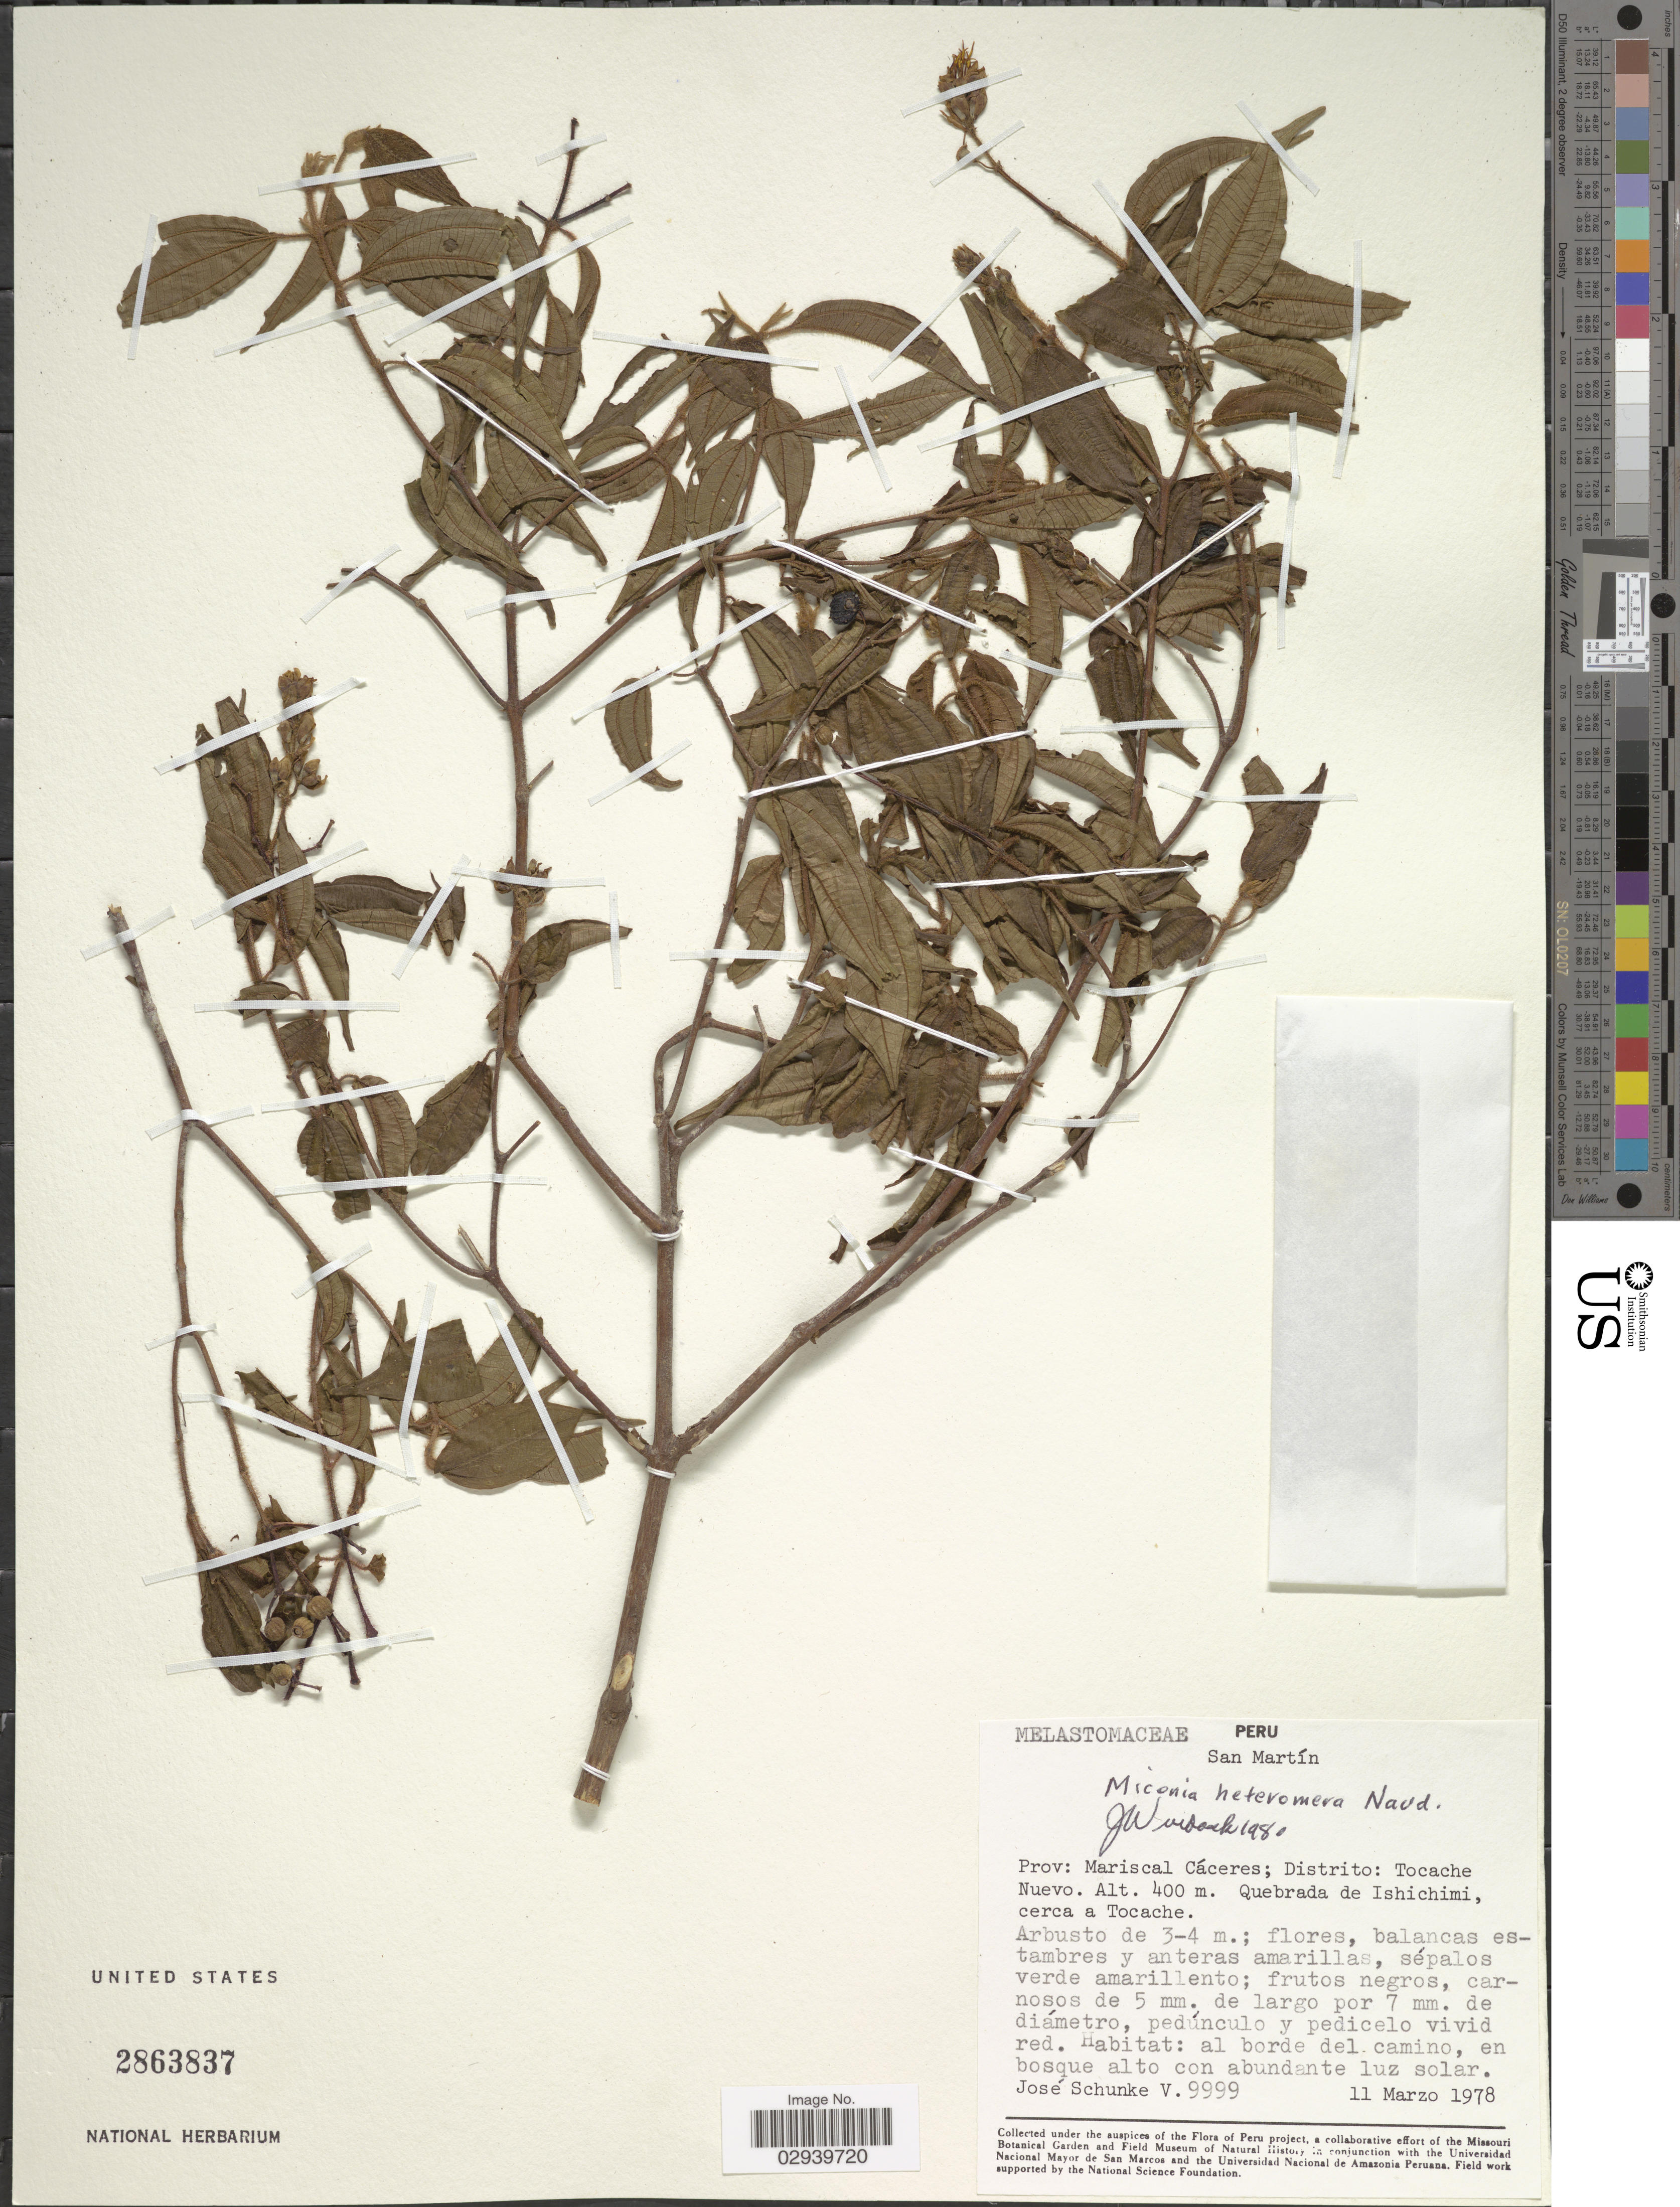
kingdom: Plantae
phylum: Tracheophyta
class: Magnoliopsida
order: Myrtales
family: Melastomataceae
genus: Miconia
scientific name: Miconia heteromera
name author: Naudin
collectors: J. Schunke Vigo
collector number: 9999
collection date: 1978-03-11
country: Peru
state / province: San Martín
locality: Prov: Mariscal Cáceres; Distrito: Tocache Nuevo. Quebrada de Ishichimi, cerca a Tocache.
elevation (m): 400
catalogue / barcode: US 2863837